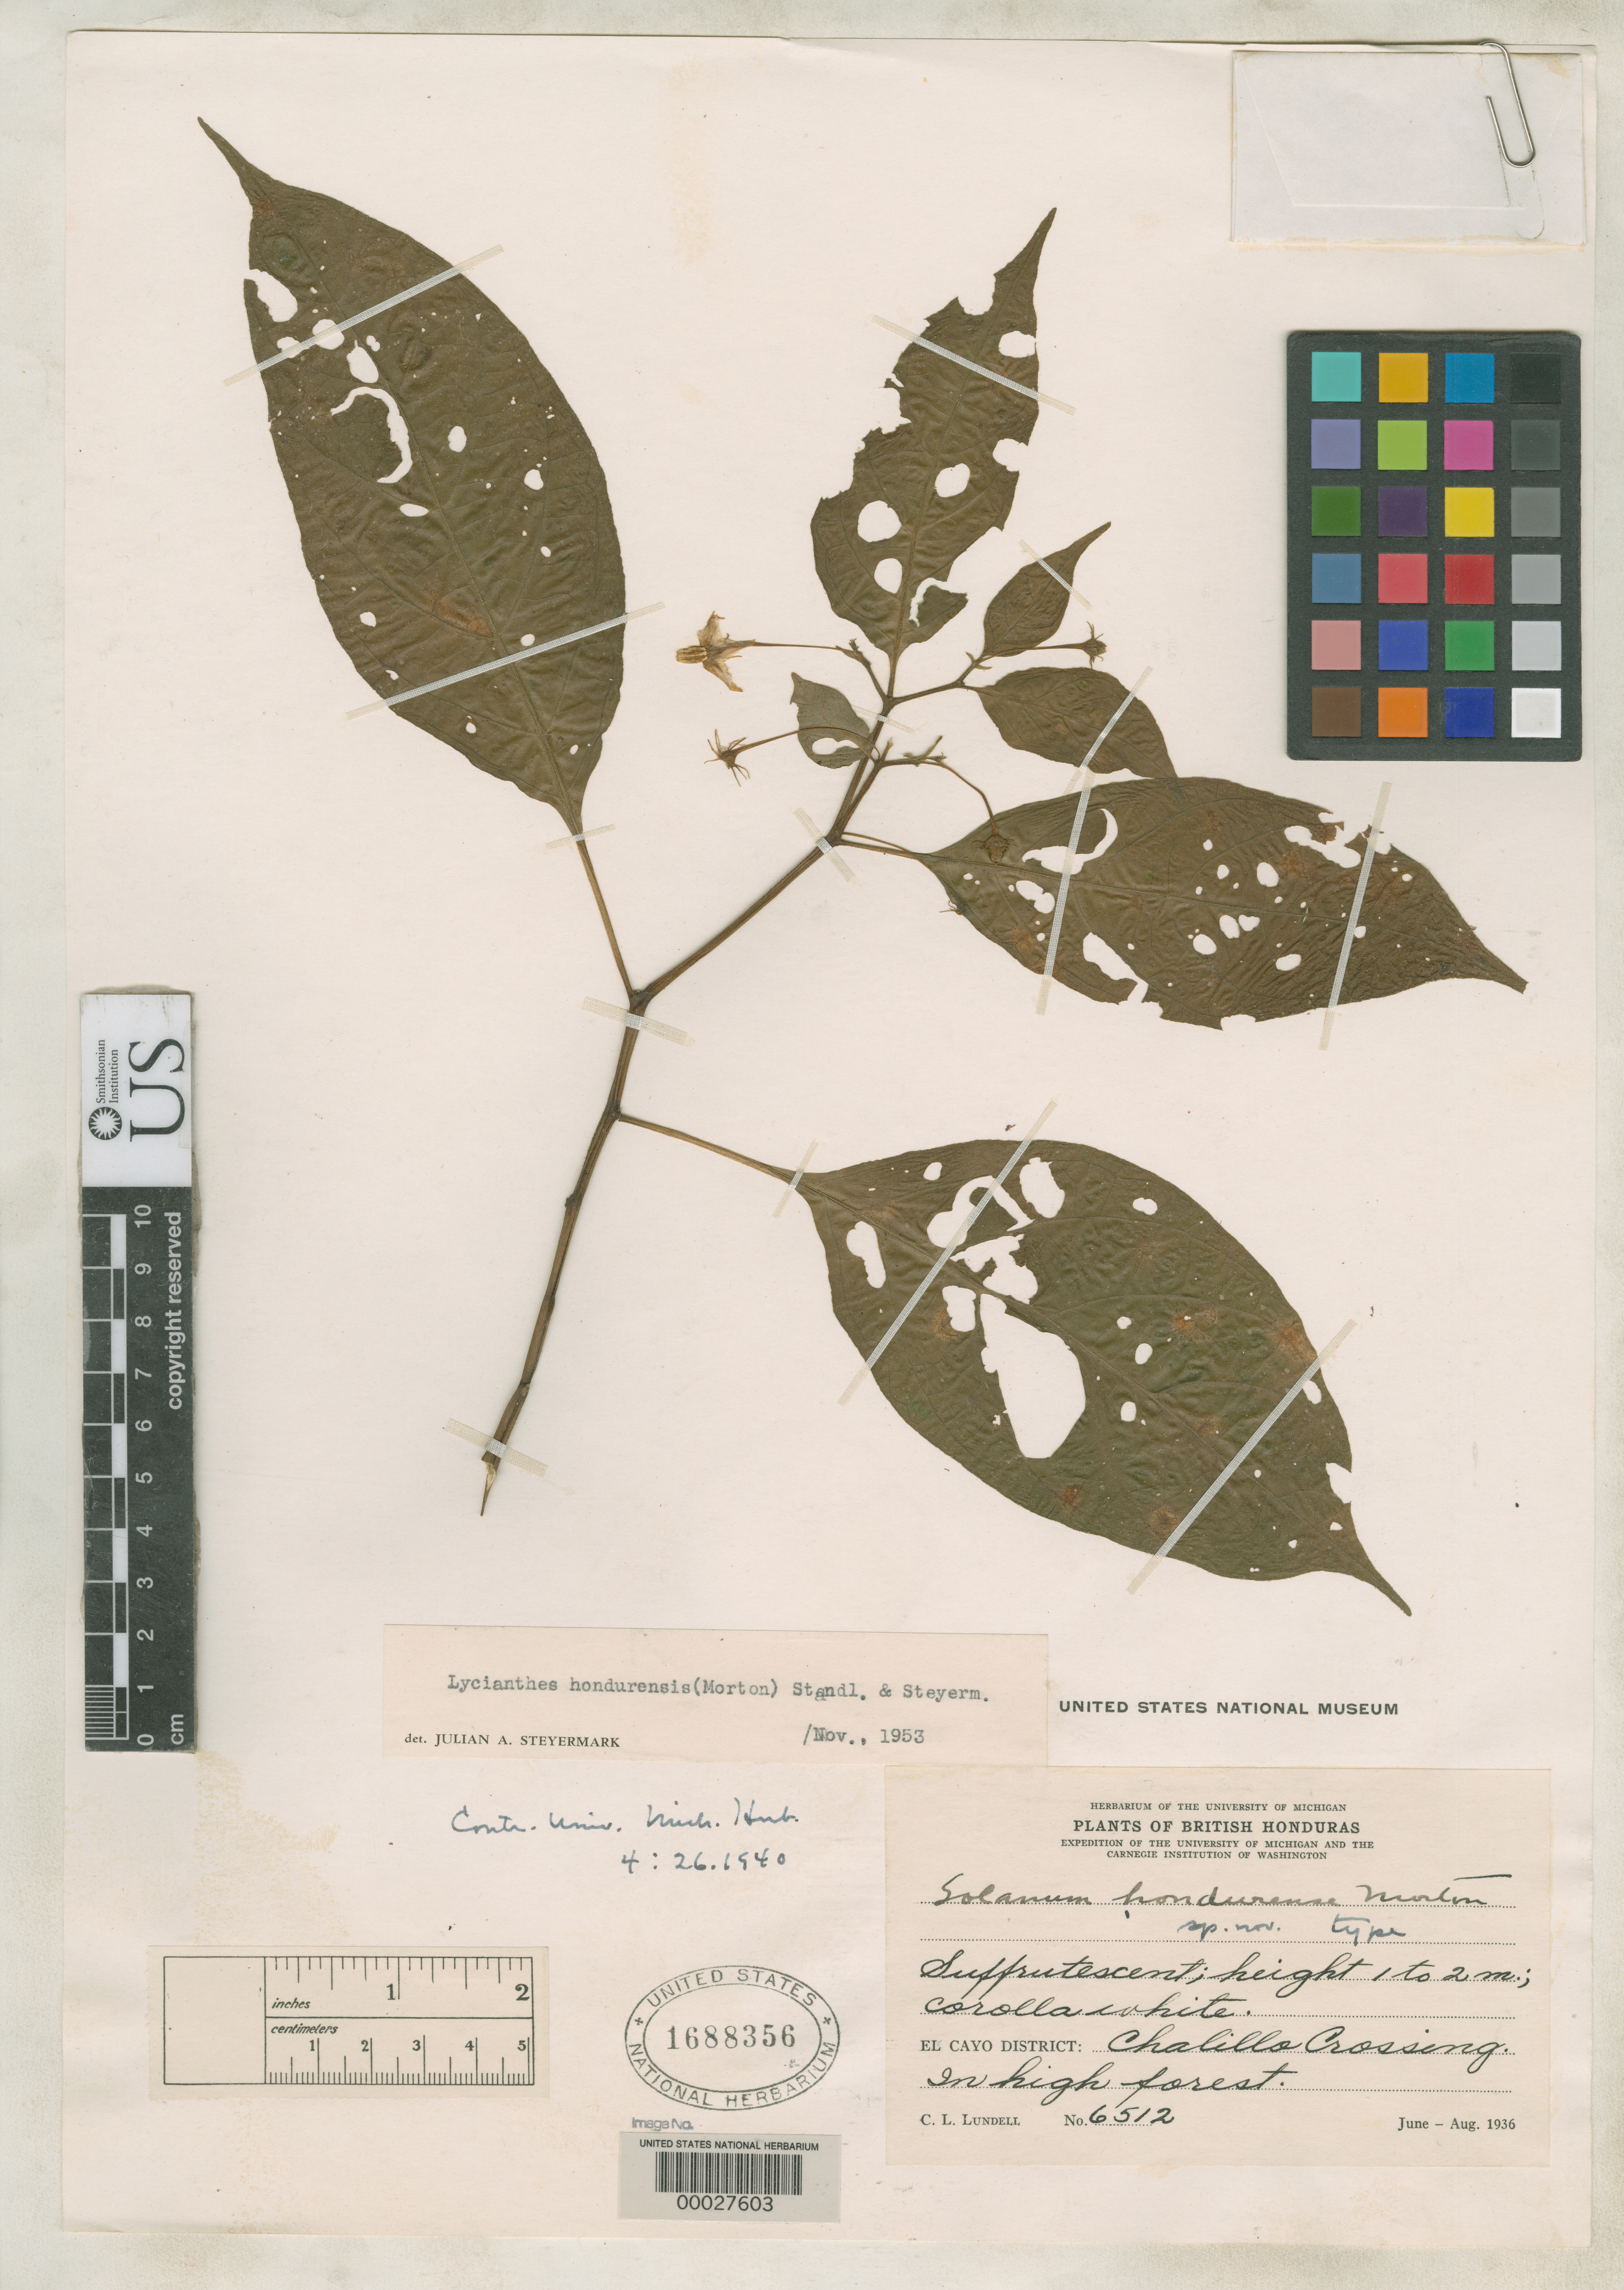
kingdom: Plantae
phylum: Tracheophyta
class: Magnoliopsida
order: Solanales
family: Solanaceae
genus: Solanum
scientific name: Solanum hondurense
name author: C.V. Morton in Lundell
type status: Holotype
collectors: C. L. Lundell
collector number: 6512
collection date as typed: Jun 1936 to -- Aug 1936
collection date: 1936-06/1936-08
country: Belize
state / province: Cayo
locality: Chalillo Crossing.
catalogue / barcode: US 1688356